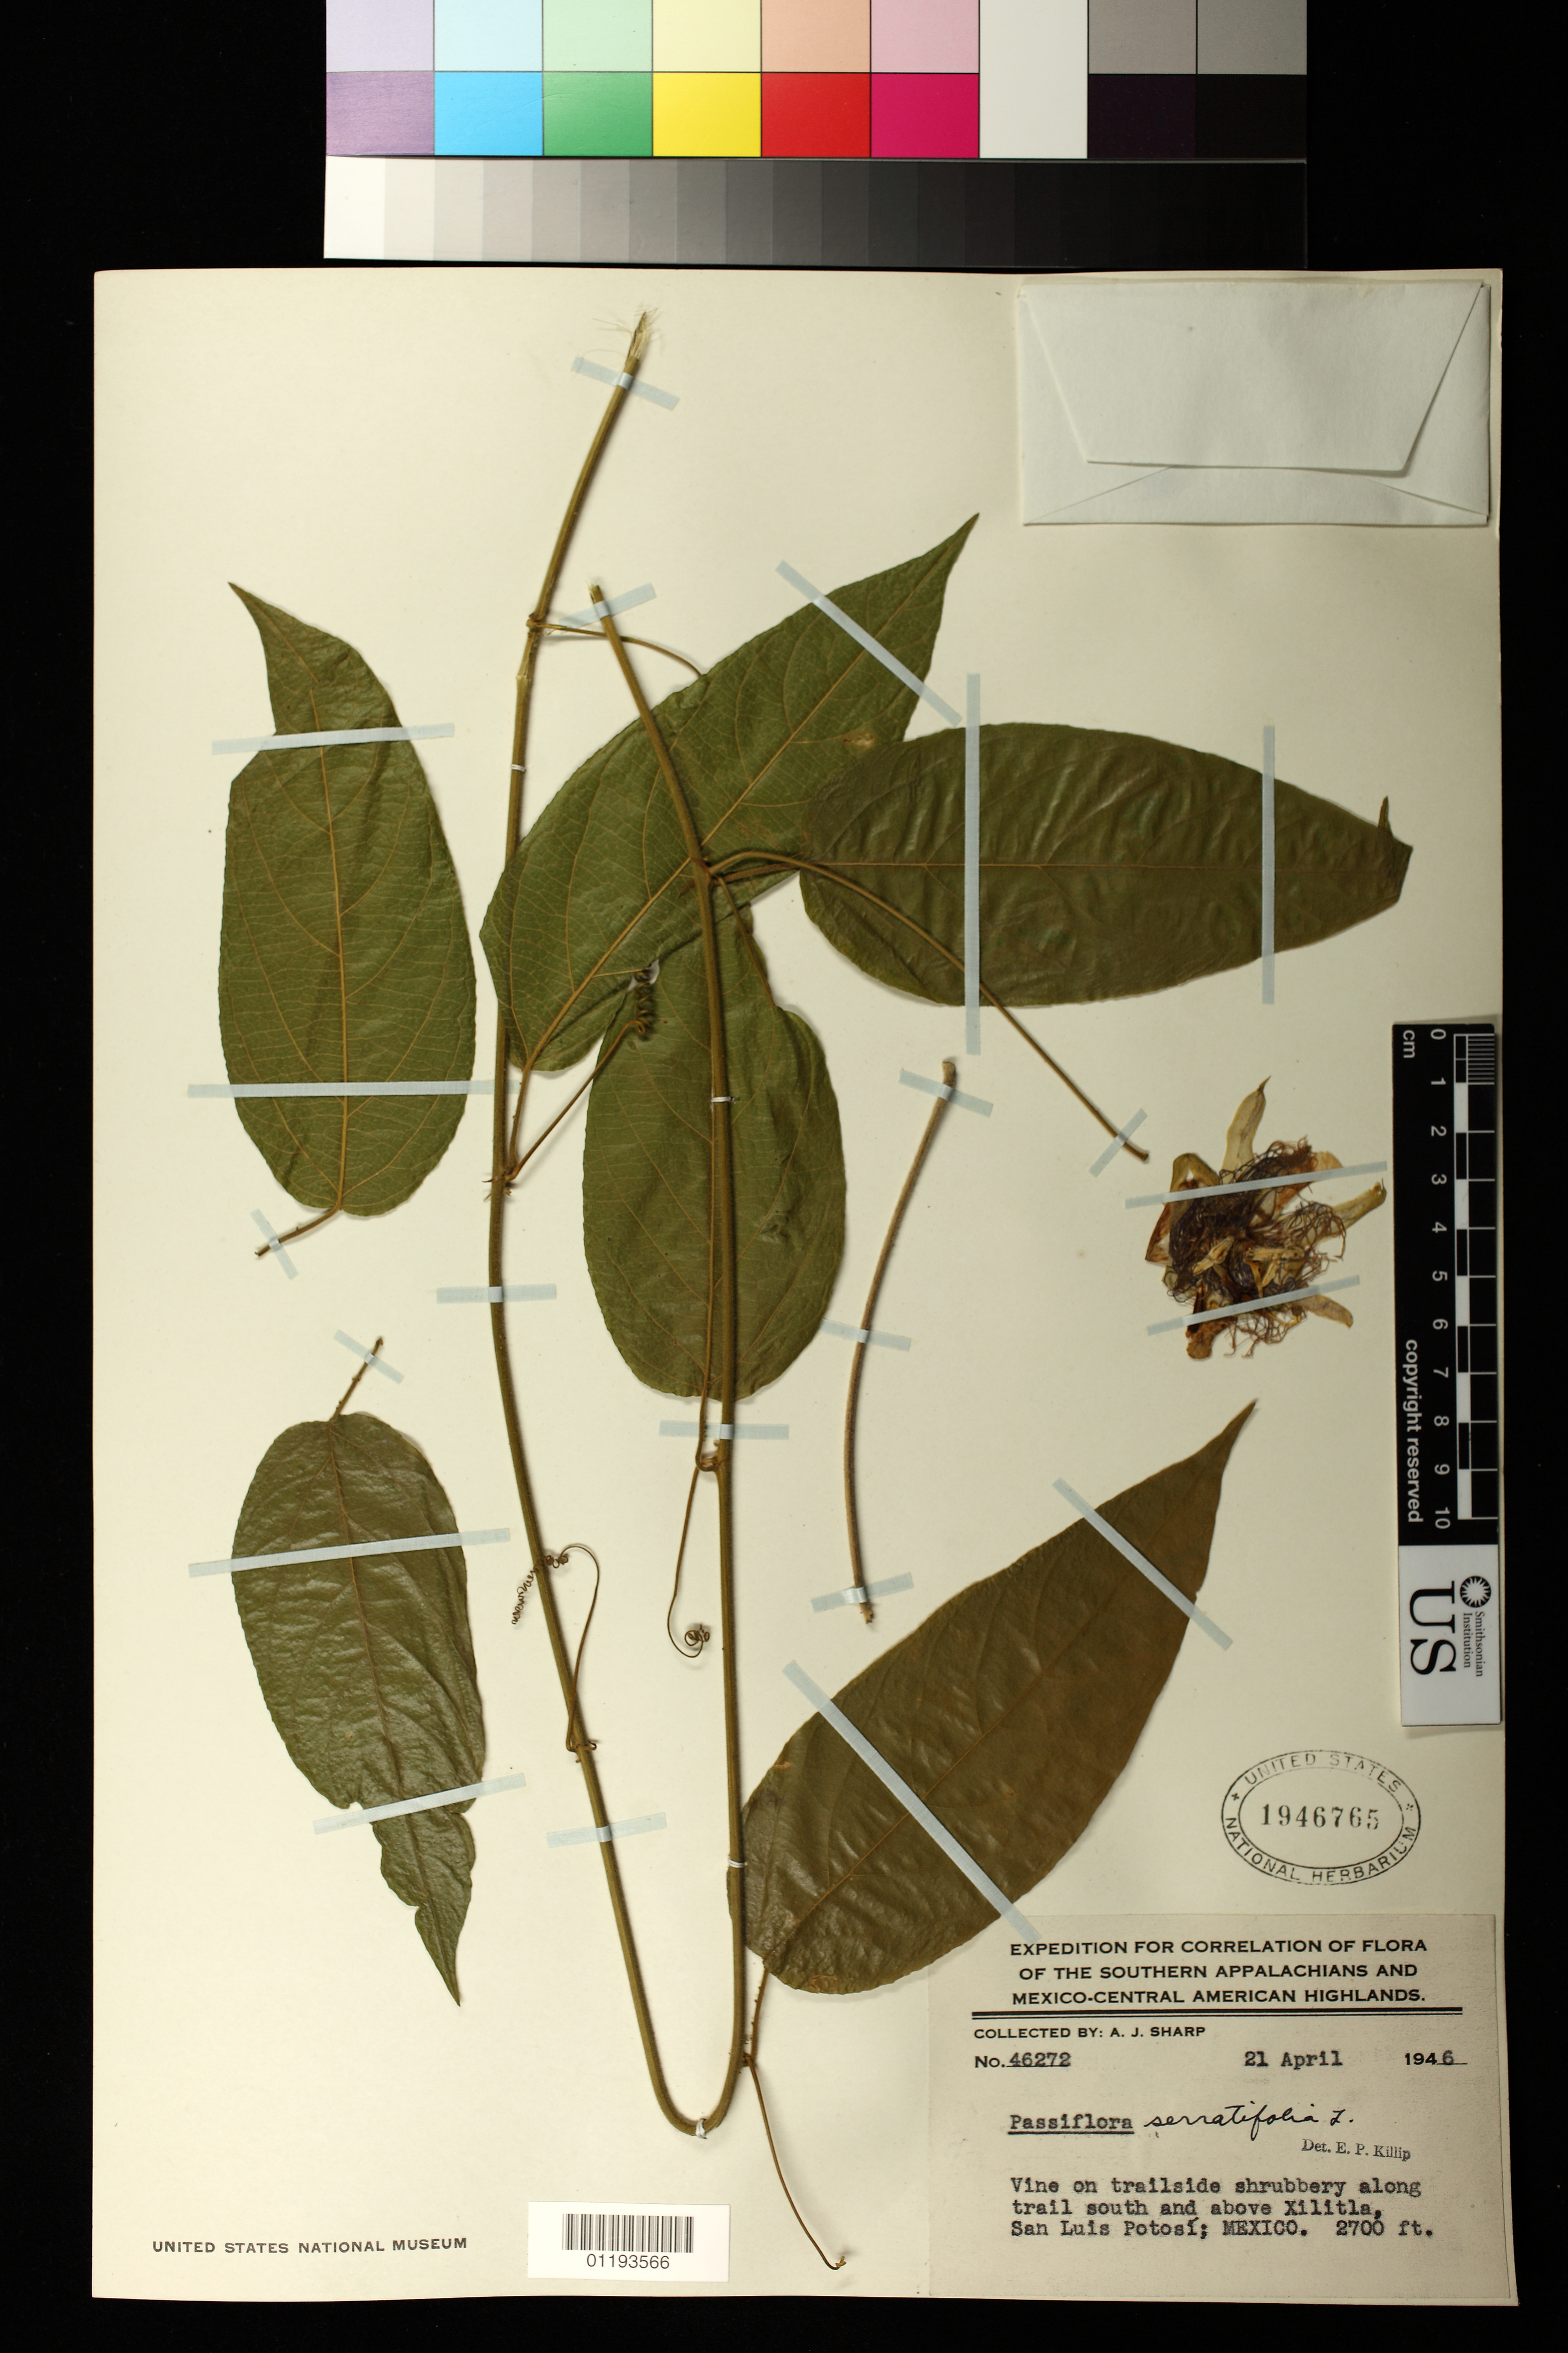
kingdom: Plantae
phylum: Tracheophyta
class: Magnoliopsida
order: Malpighiales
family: Passifloraceae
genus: Passiflora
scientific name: Passiflora serratifolia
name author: L.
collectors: A. J. Sharp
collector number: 46272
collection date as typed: Apr 21 1946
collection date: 1946-04-21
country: Mexico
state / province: San Luis Potosí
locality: Along trail South and above Xilitla, San Luis Potosi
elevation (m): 1219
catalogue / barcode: US 1946765